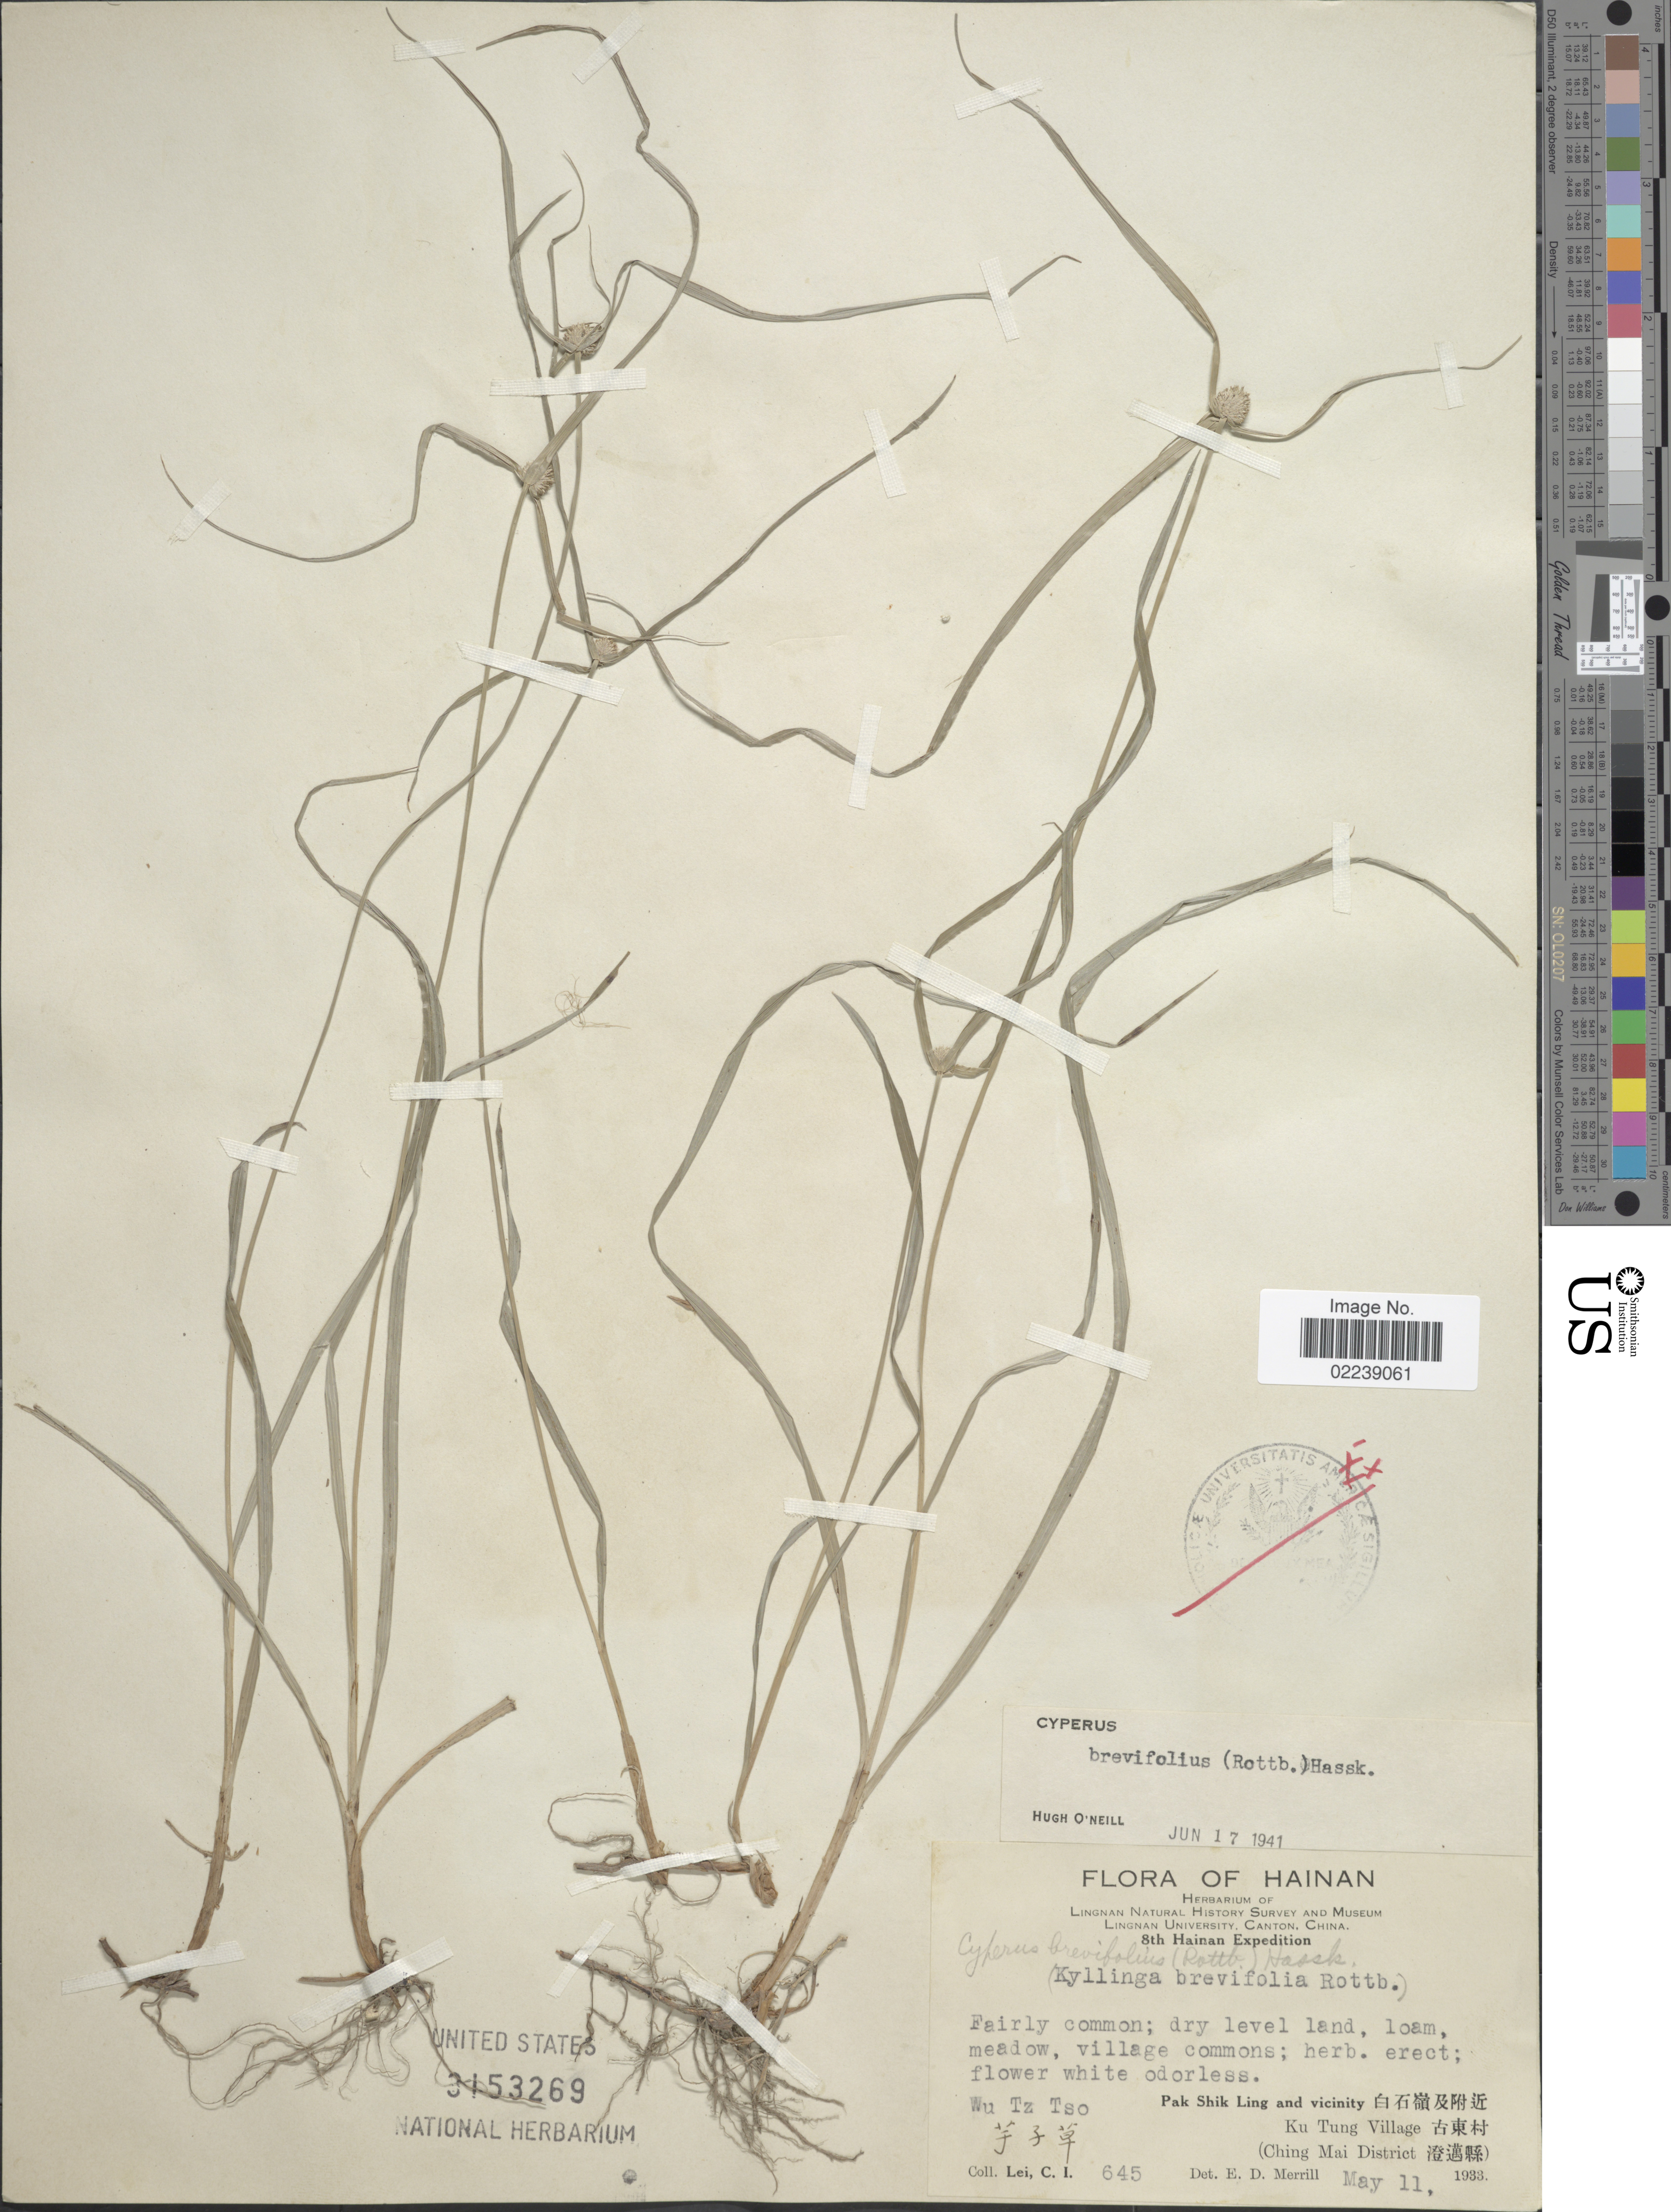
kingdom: Plantae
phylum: Tracheophyta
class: Liliopsida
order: Poales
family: Cyperaceae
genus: Cyperus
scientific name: Cyperus brevifolius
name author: (Rottb.) Hassk.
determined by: Strong, M. T., (US), Smithsonian Institution - National Museum of Natural History (UNITED STATES)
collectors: C. I. Lei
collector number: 645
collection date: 1933-05-11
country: China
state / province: Hainan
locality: Wu Tz Tso, Pak Shik Ling and Vicinity, Ku Tung Village, Ching Mai District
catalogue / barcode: US 3153269